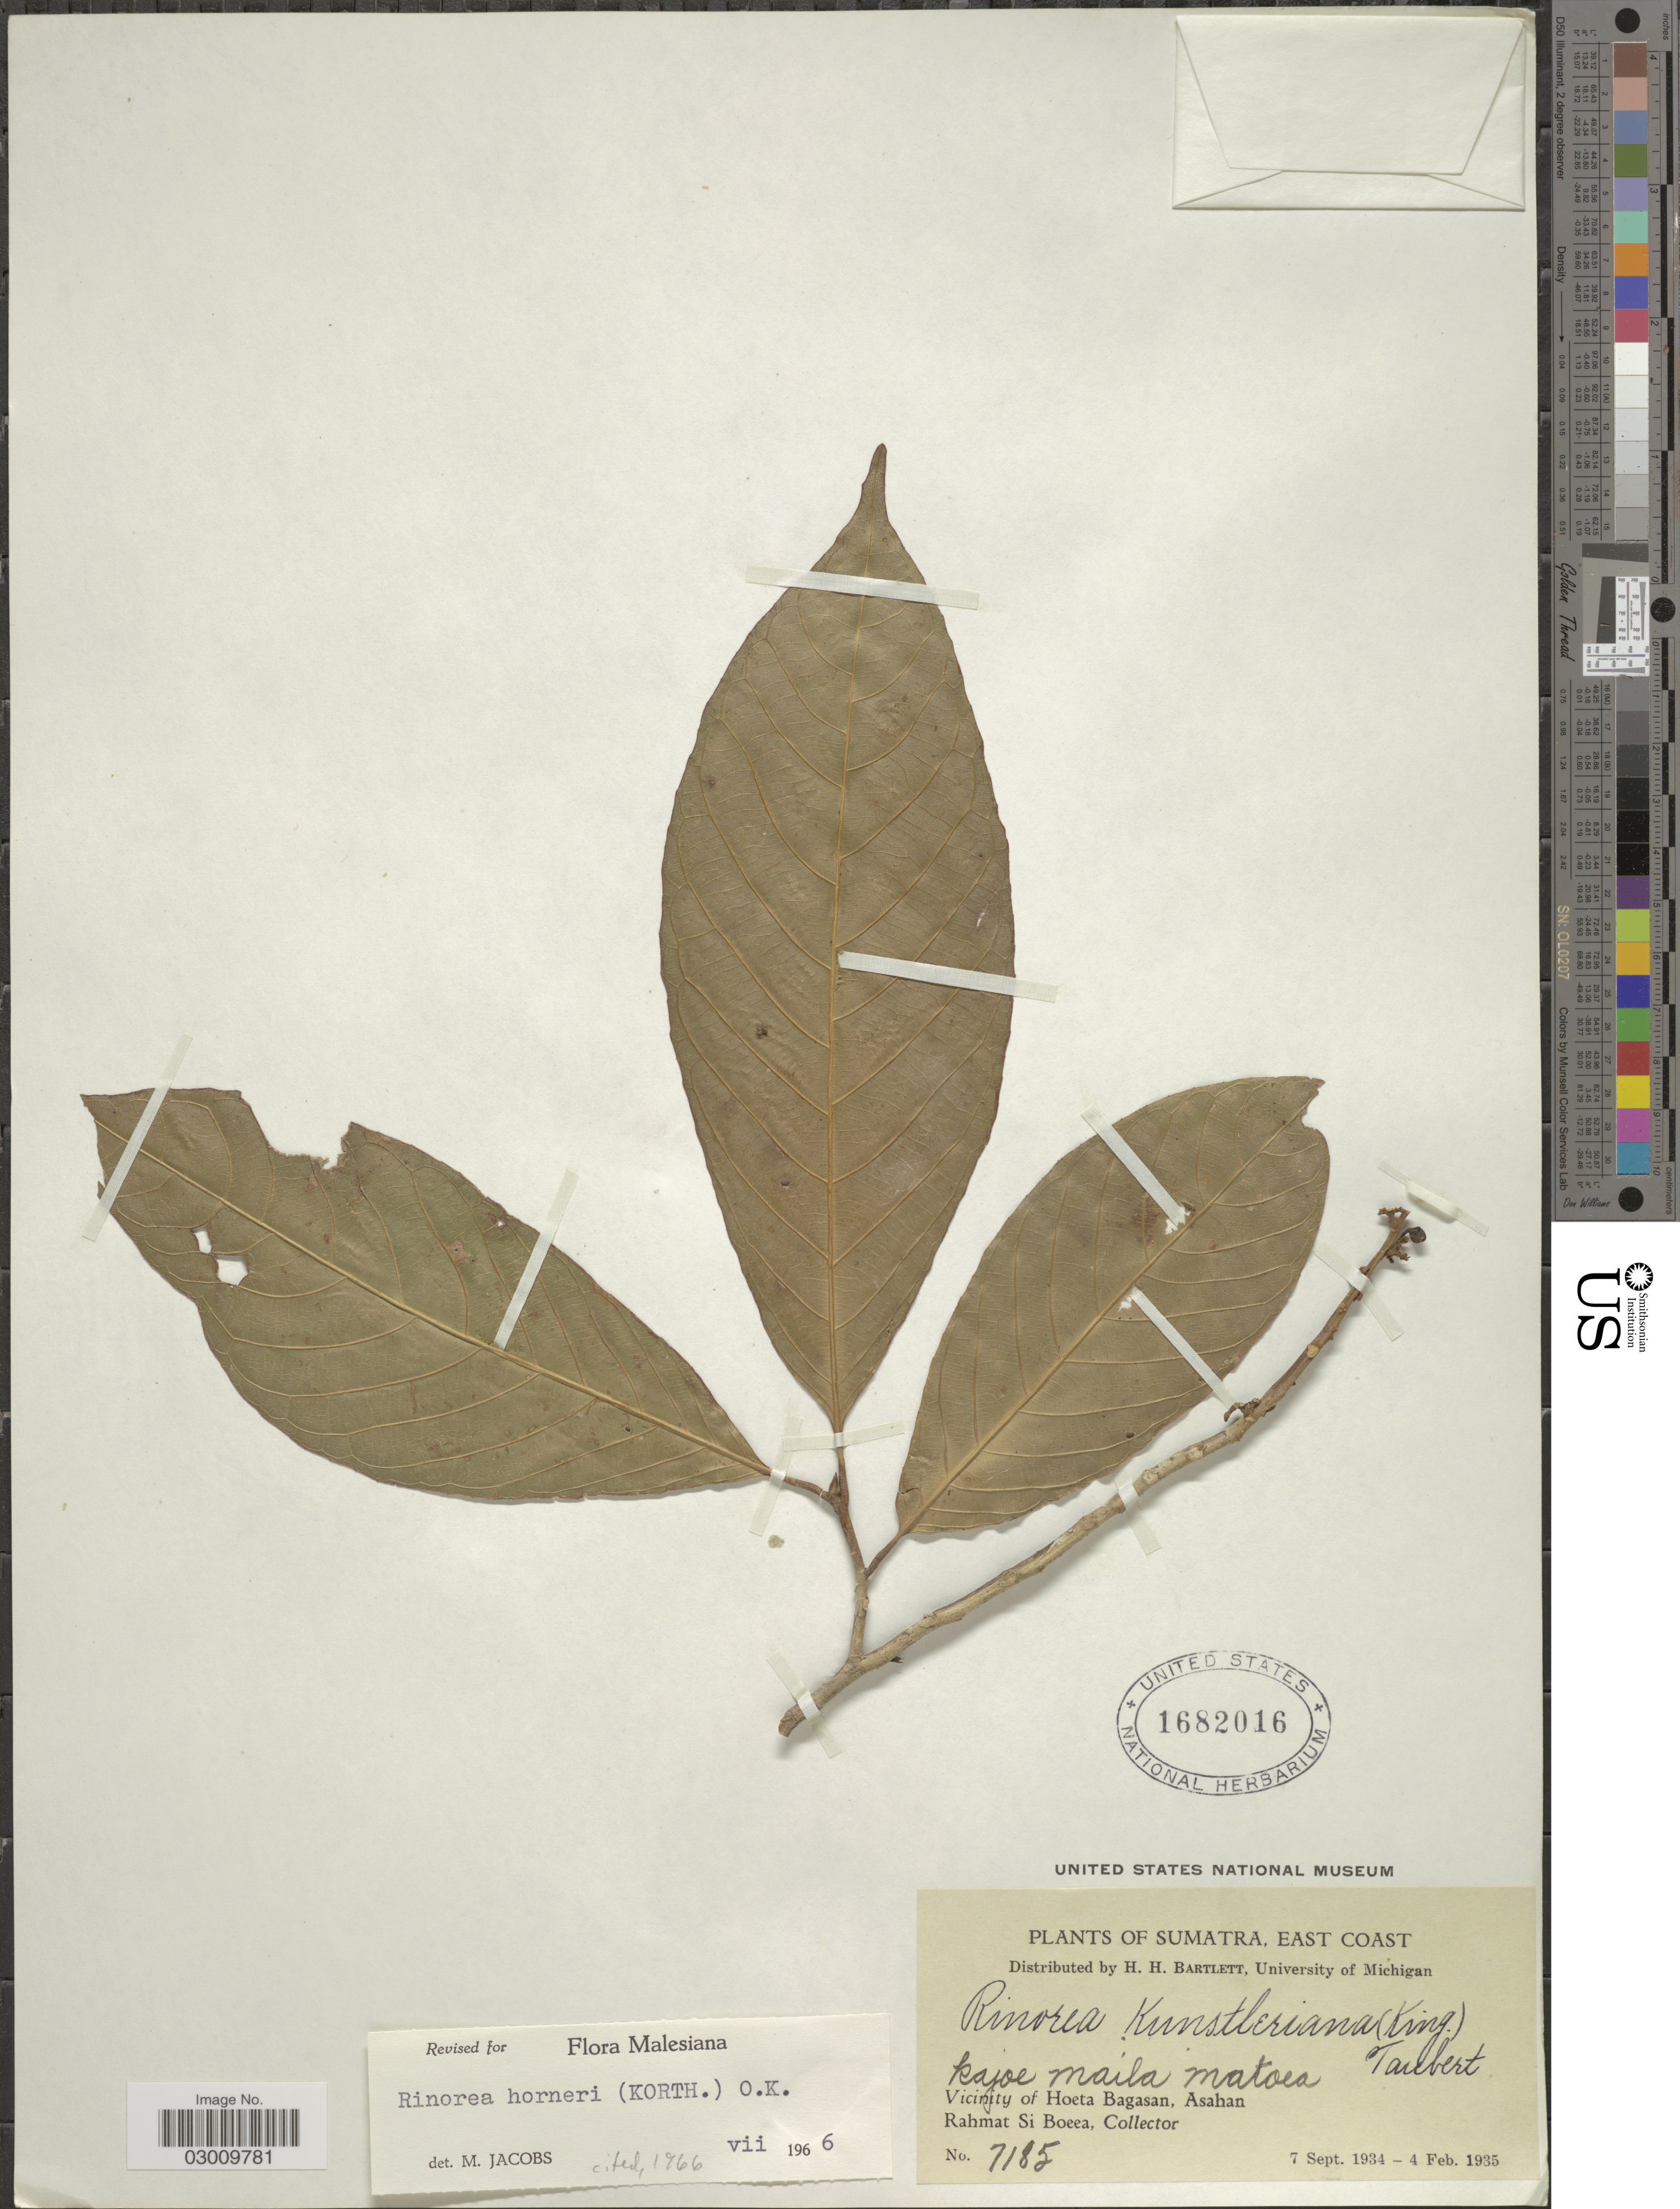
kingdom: Plantae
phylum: Tracheophyta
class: Magnoliopsida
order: Malpighiales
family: Violaceae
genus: Rinorea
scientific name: Rinorea horneri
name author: (Korth.) Kuntze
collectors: Rahmat Si Boeea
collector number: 7185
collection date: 1934-09-07/1935-02-04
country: Indonesia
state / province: Sumatra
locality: East Coast. Vicinity of Hoeta Bagasan, Asahan.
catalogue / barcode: US 1682016